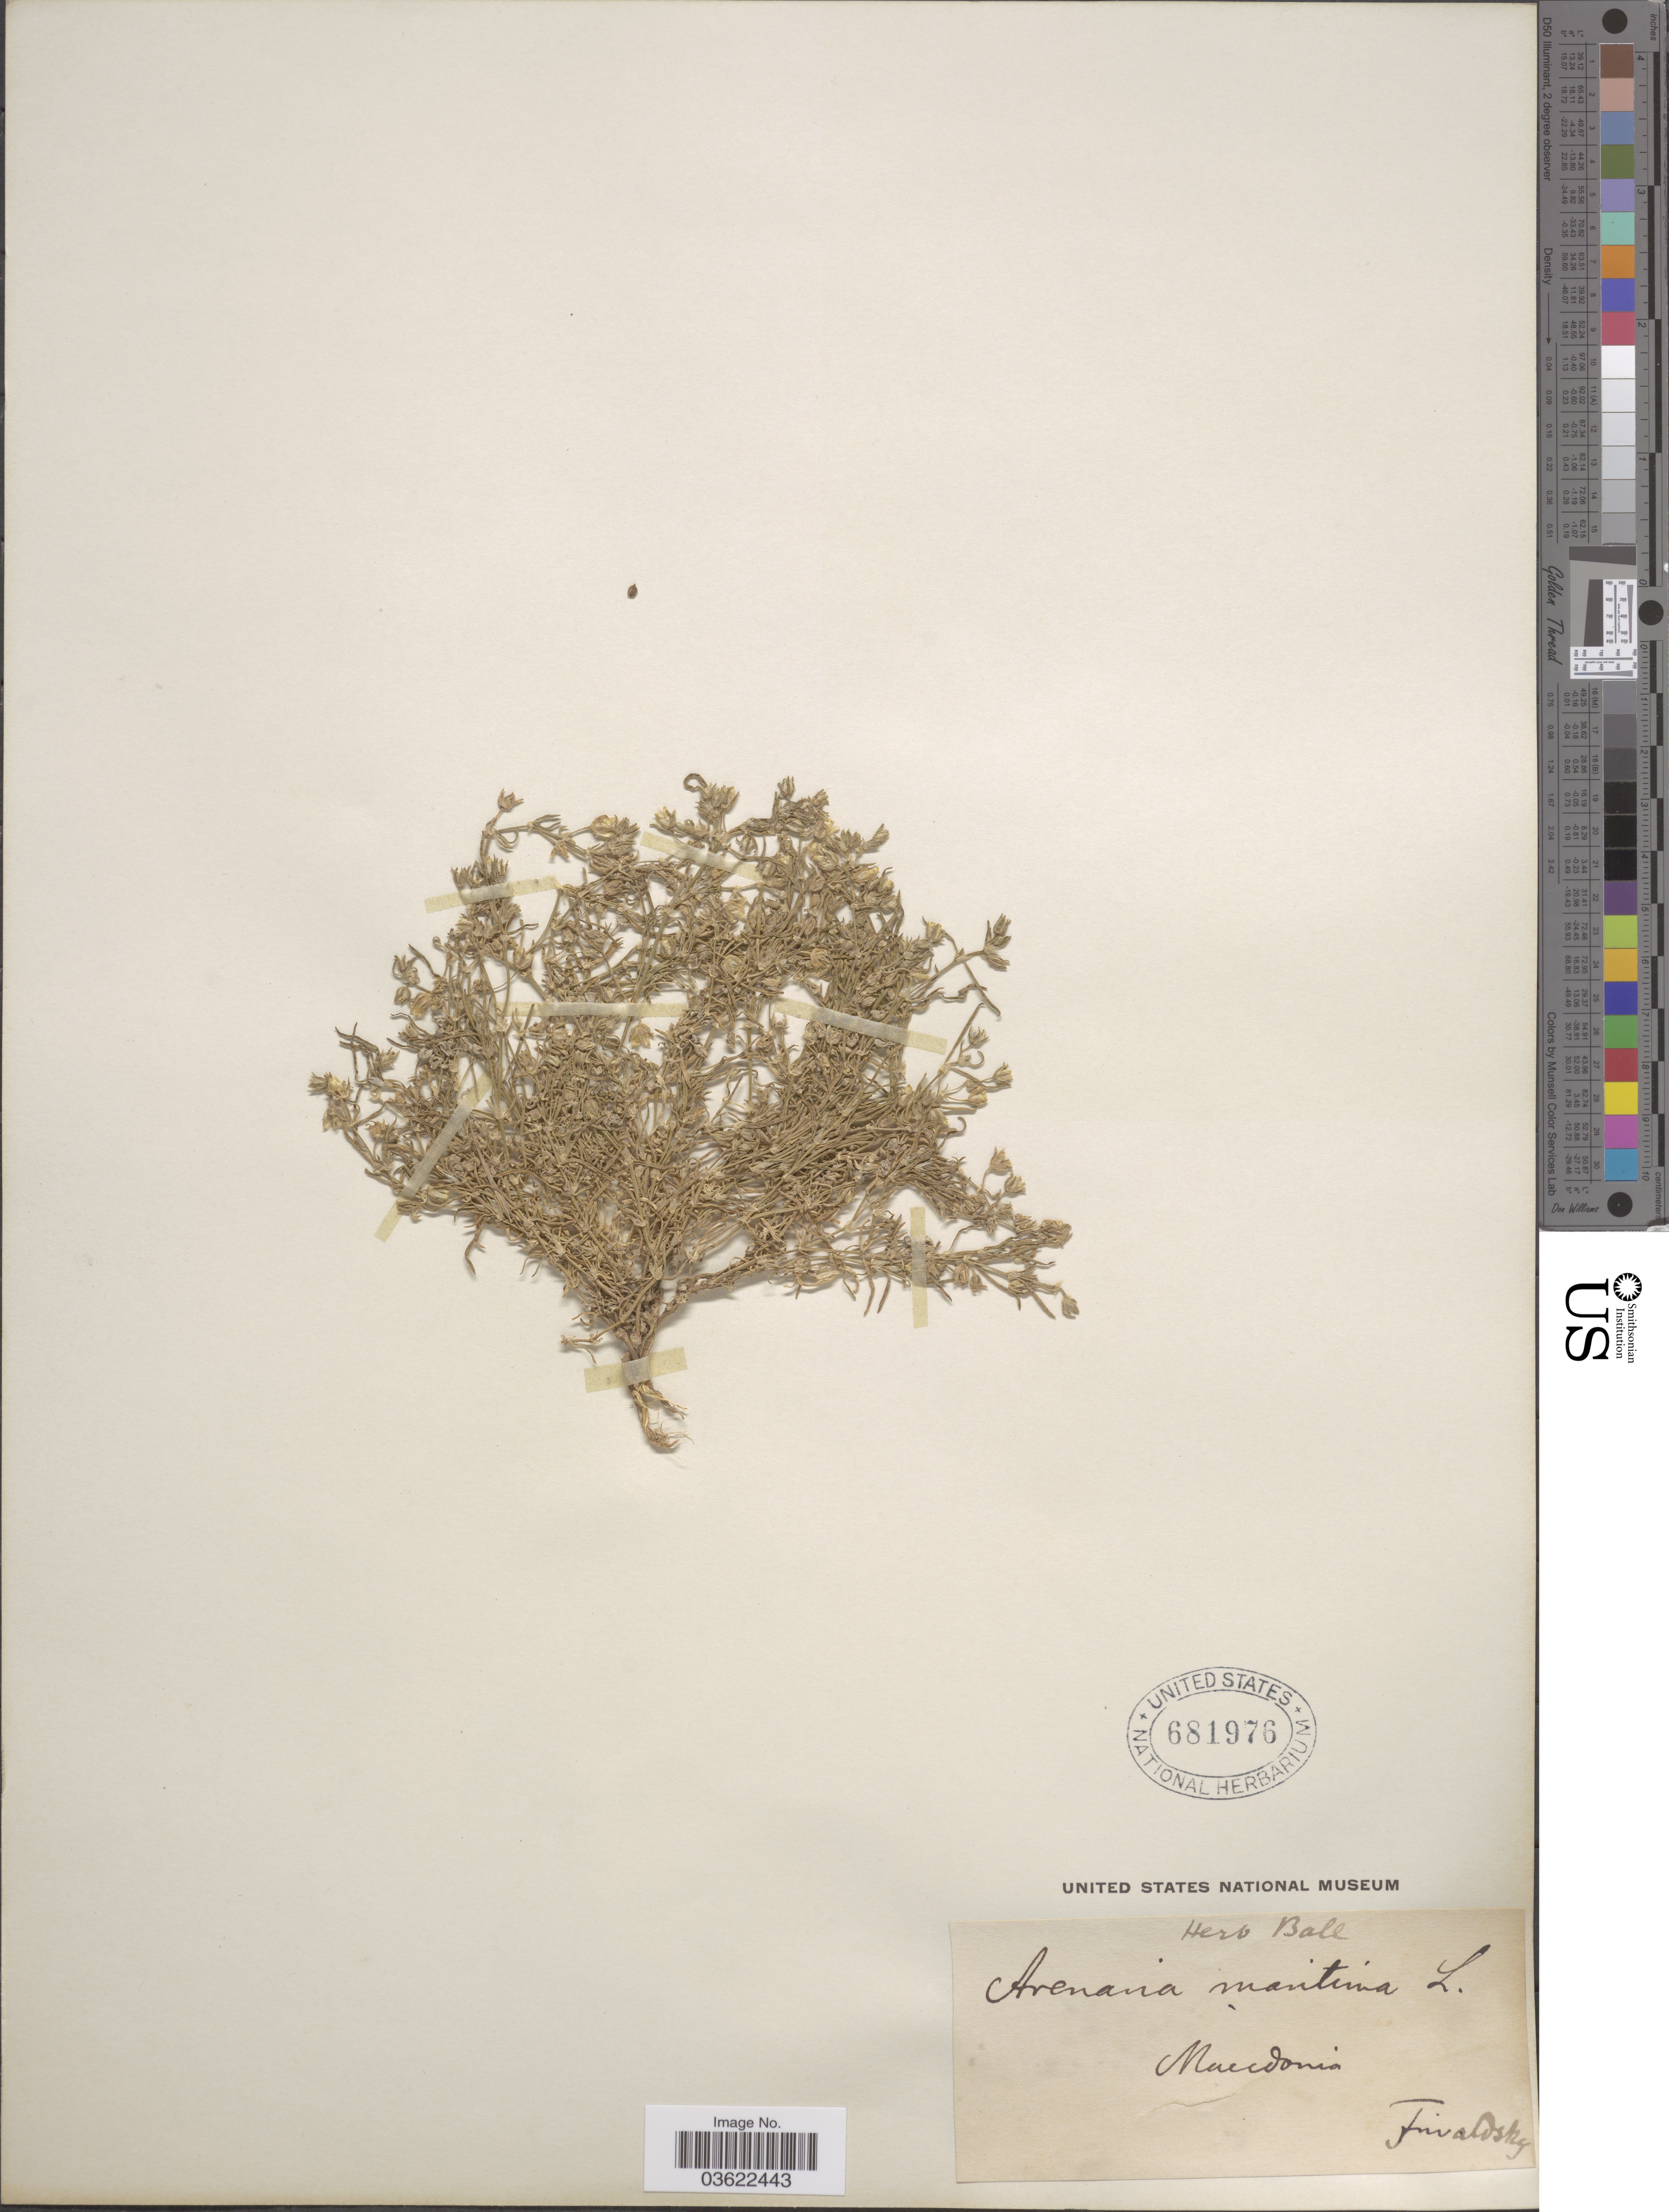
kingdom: Plantae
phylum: Tracheophyta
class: Magnoliopsida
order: Caryophyllales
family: Caryophyllaceae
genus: Arenaria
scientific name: Arenaria maritima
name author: All.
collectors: Friwaldsky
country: North Macedonia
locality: Collected in the historical region of Macedonia, not necessarily North Macedonia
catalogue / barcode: US 681976